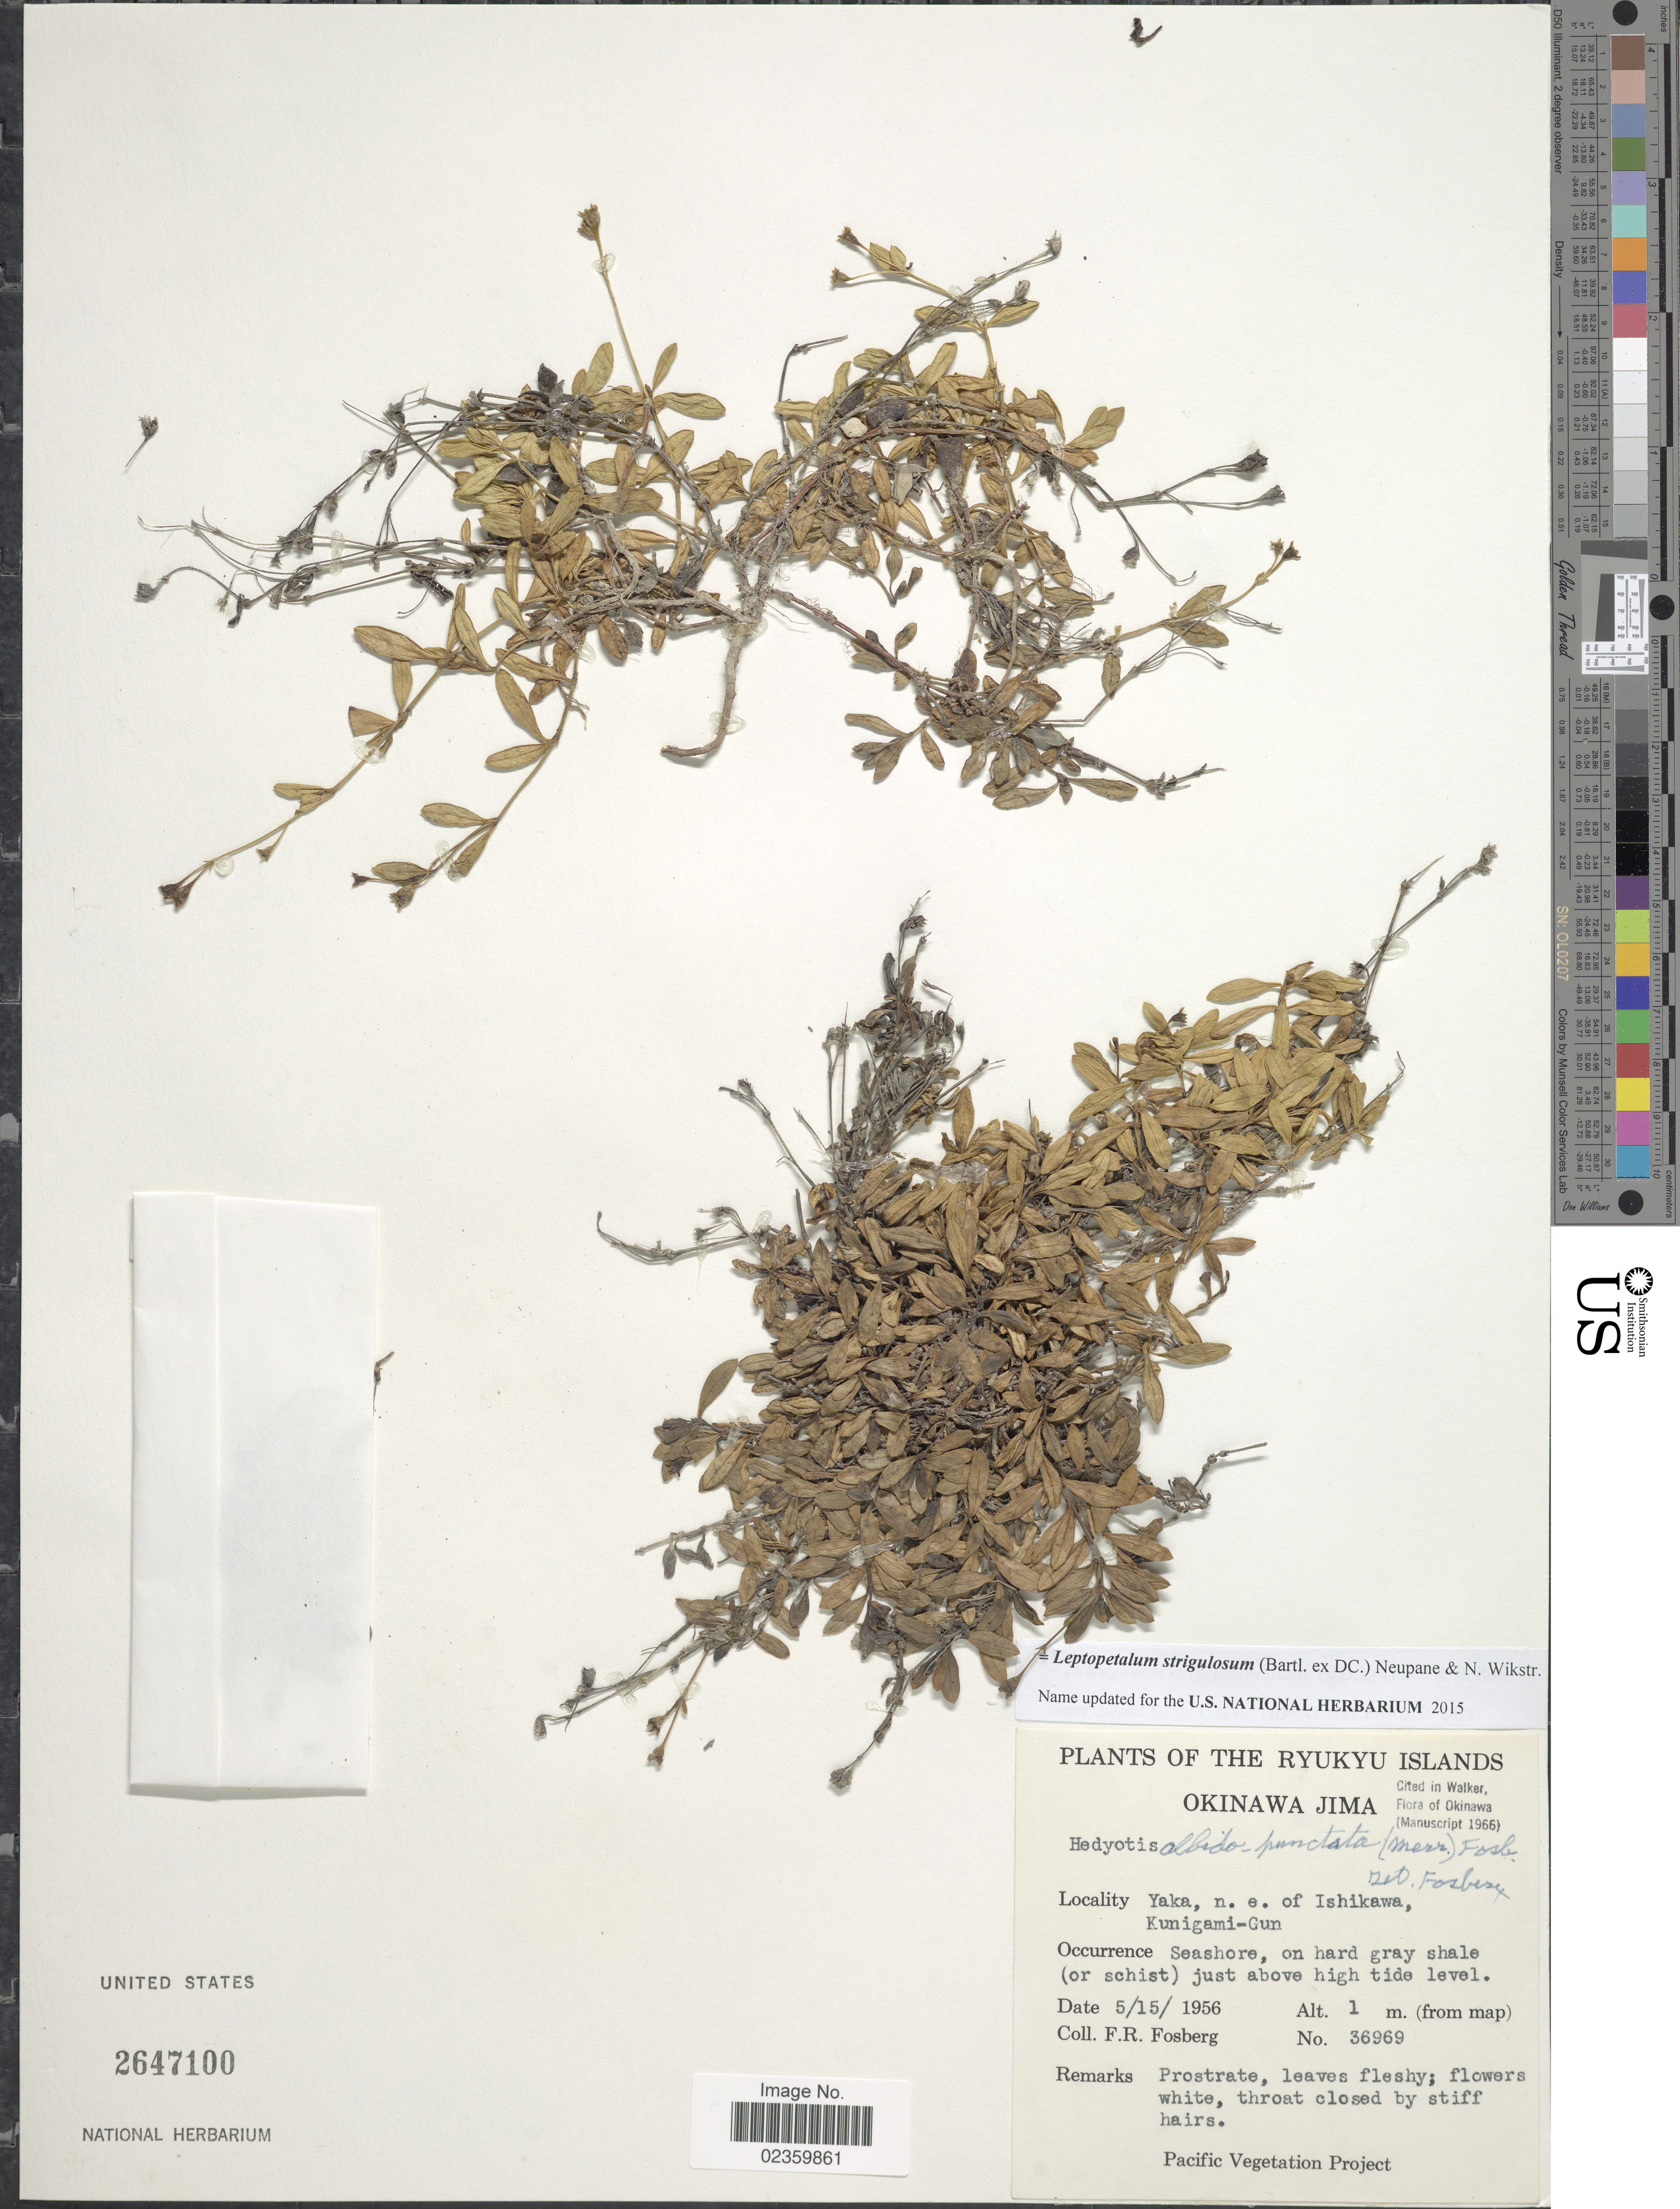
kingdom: Plantae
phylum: Tracheophyta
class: Magnoliopsida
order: Gentianales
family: Rubiaceae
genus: Leptopetalum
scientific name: Leptopetalum strigulosum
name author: (Bartl. ex DC.) Neupane & N. Wikstr.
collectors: F. R. Fosberg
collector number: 36969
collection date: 1956-05-15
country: Japan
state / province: Okinawa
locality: The Ryukyu Islands, Okinawa Jima, Yaka, n.e. of Ishikawa, Kunigami-Gun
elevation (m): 1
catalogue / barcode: US 2647100